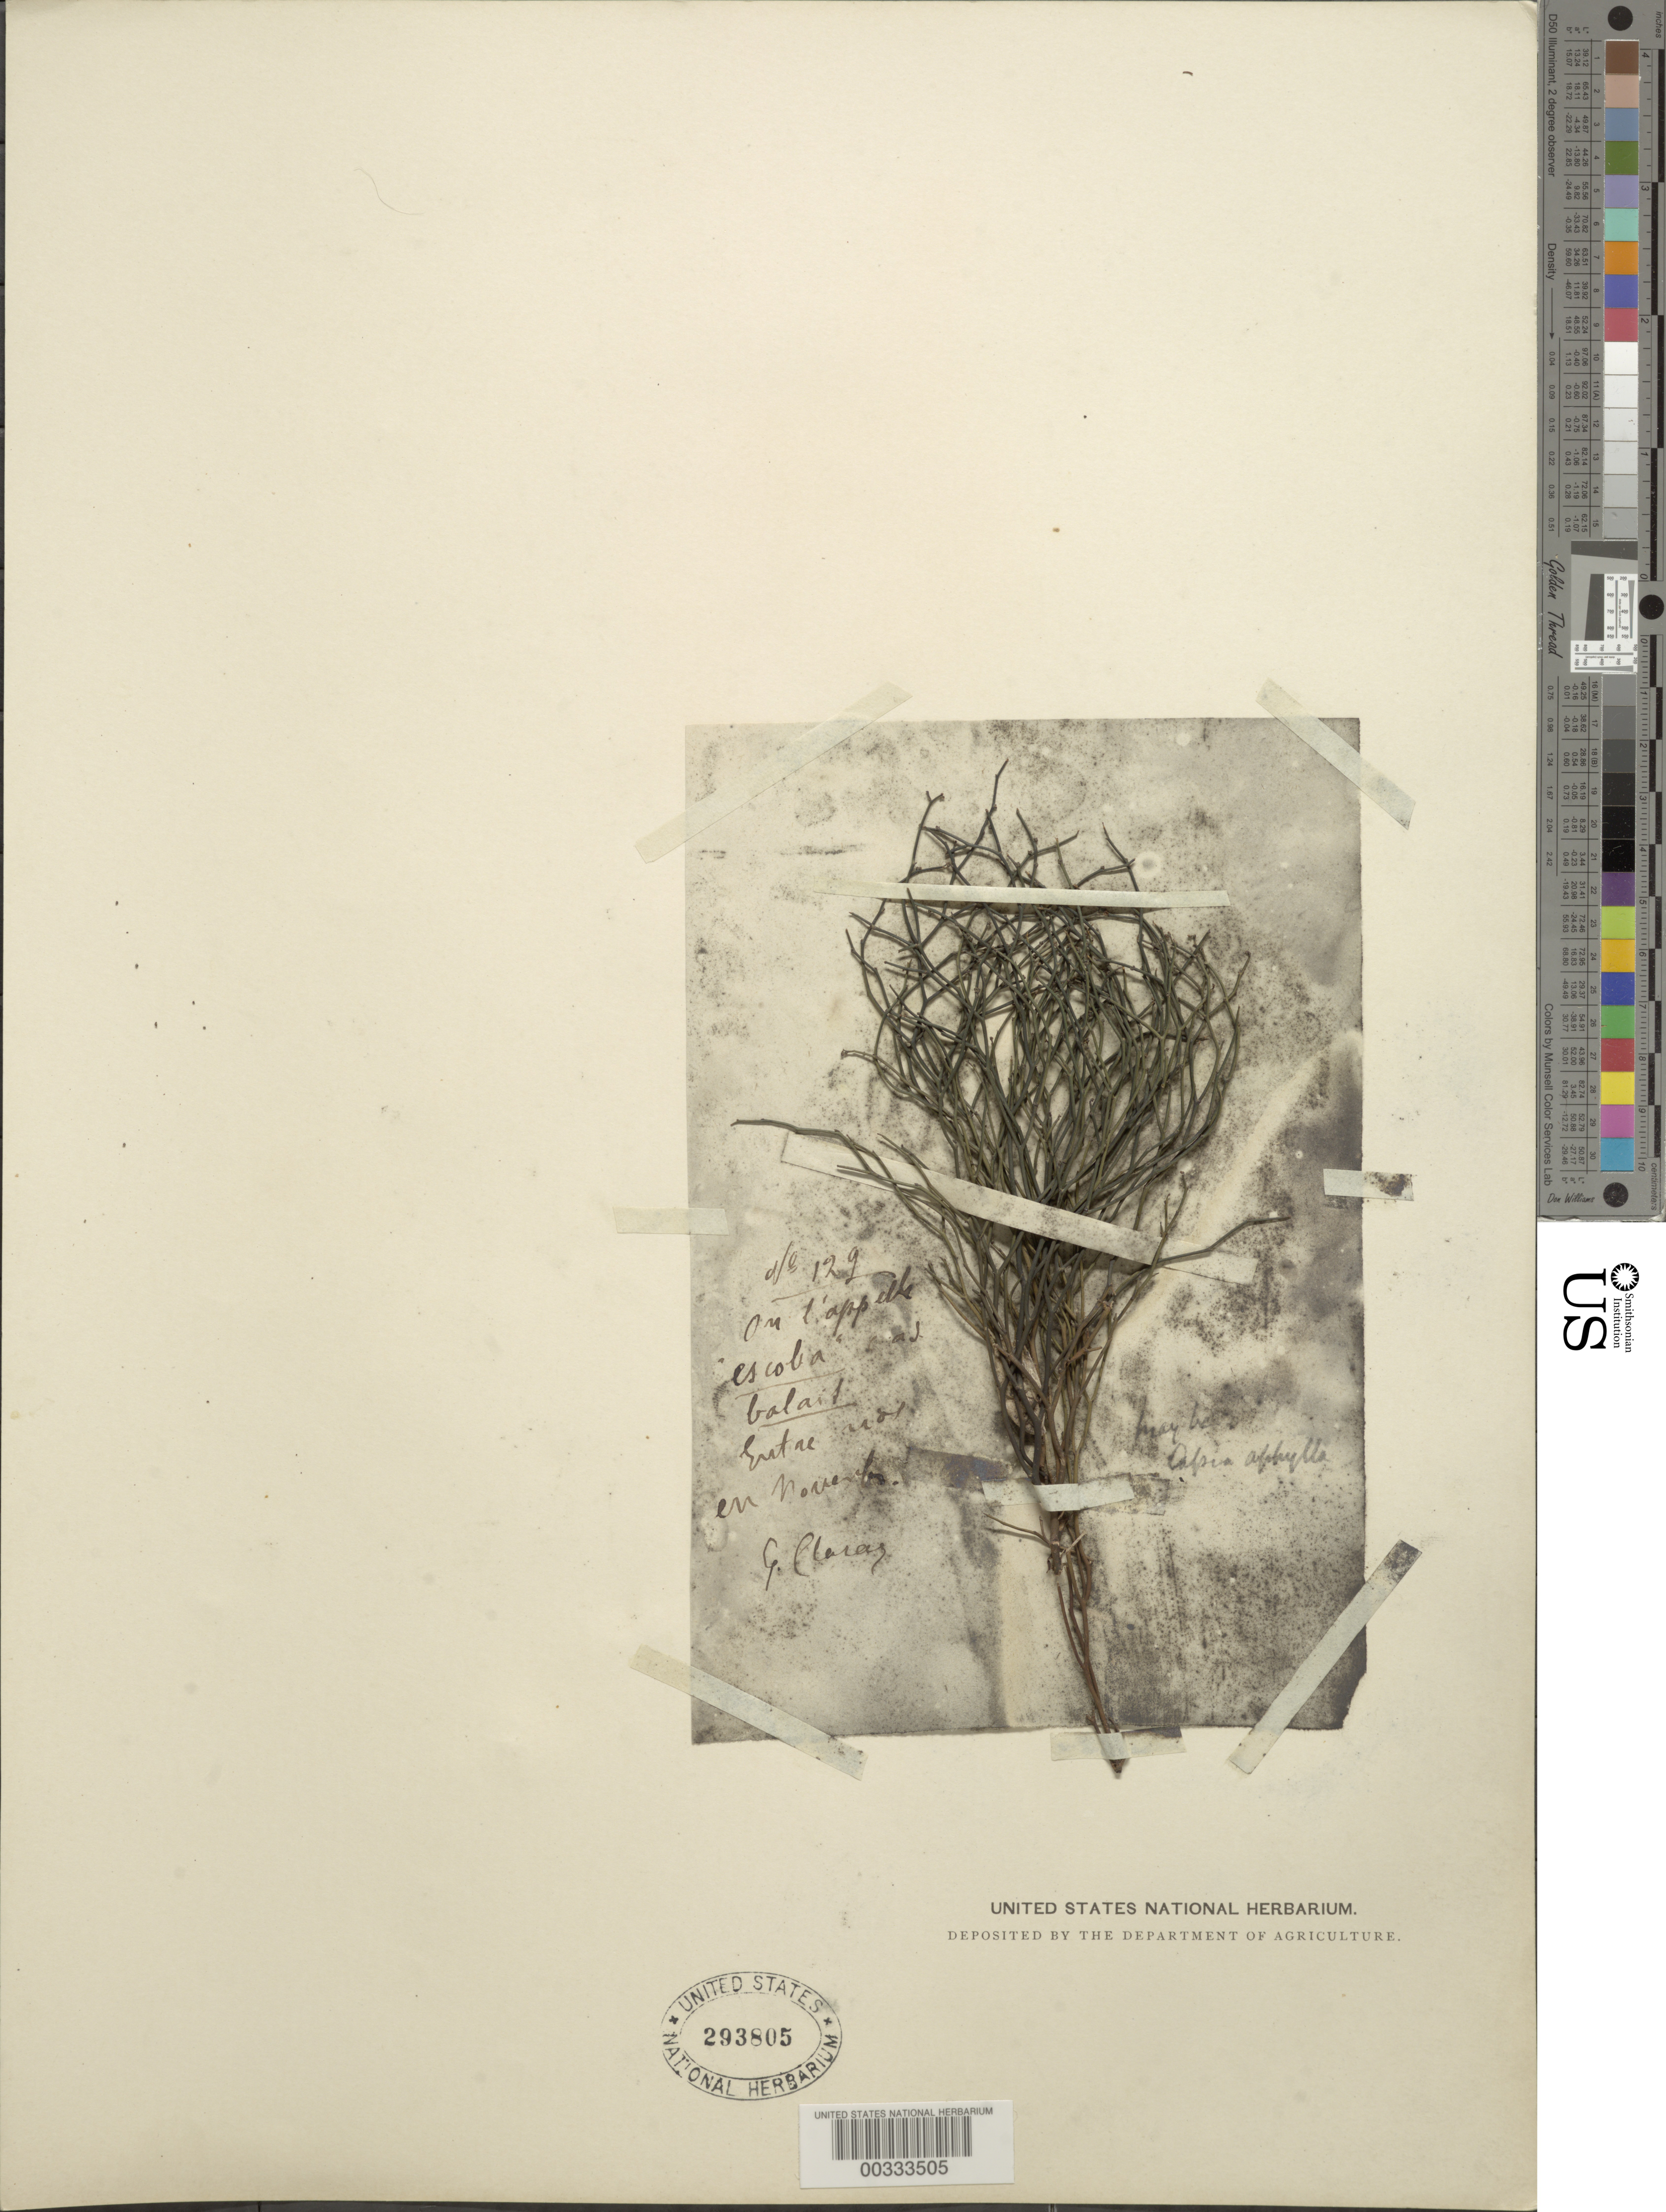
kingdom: Plantae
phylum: Tracheophyta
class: Magnoliopsida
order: Fabales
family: Fabaceae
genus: Senna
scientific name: Senna aphylla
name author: (Cav.) H.S. Irwin & Barneby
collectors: G. Claraz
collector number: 129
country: Argentina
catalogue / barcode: US 293805